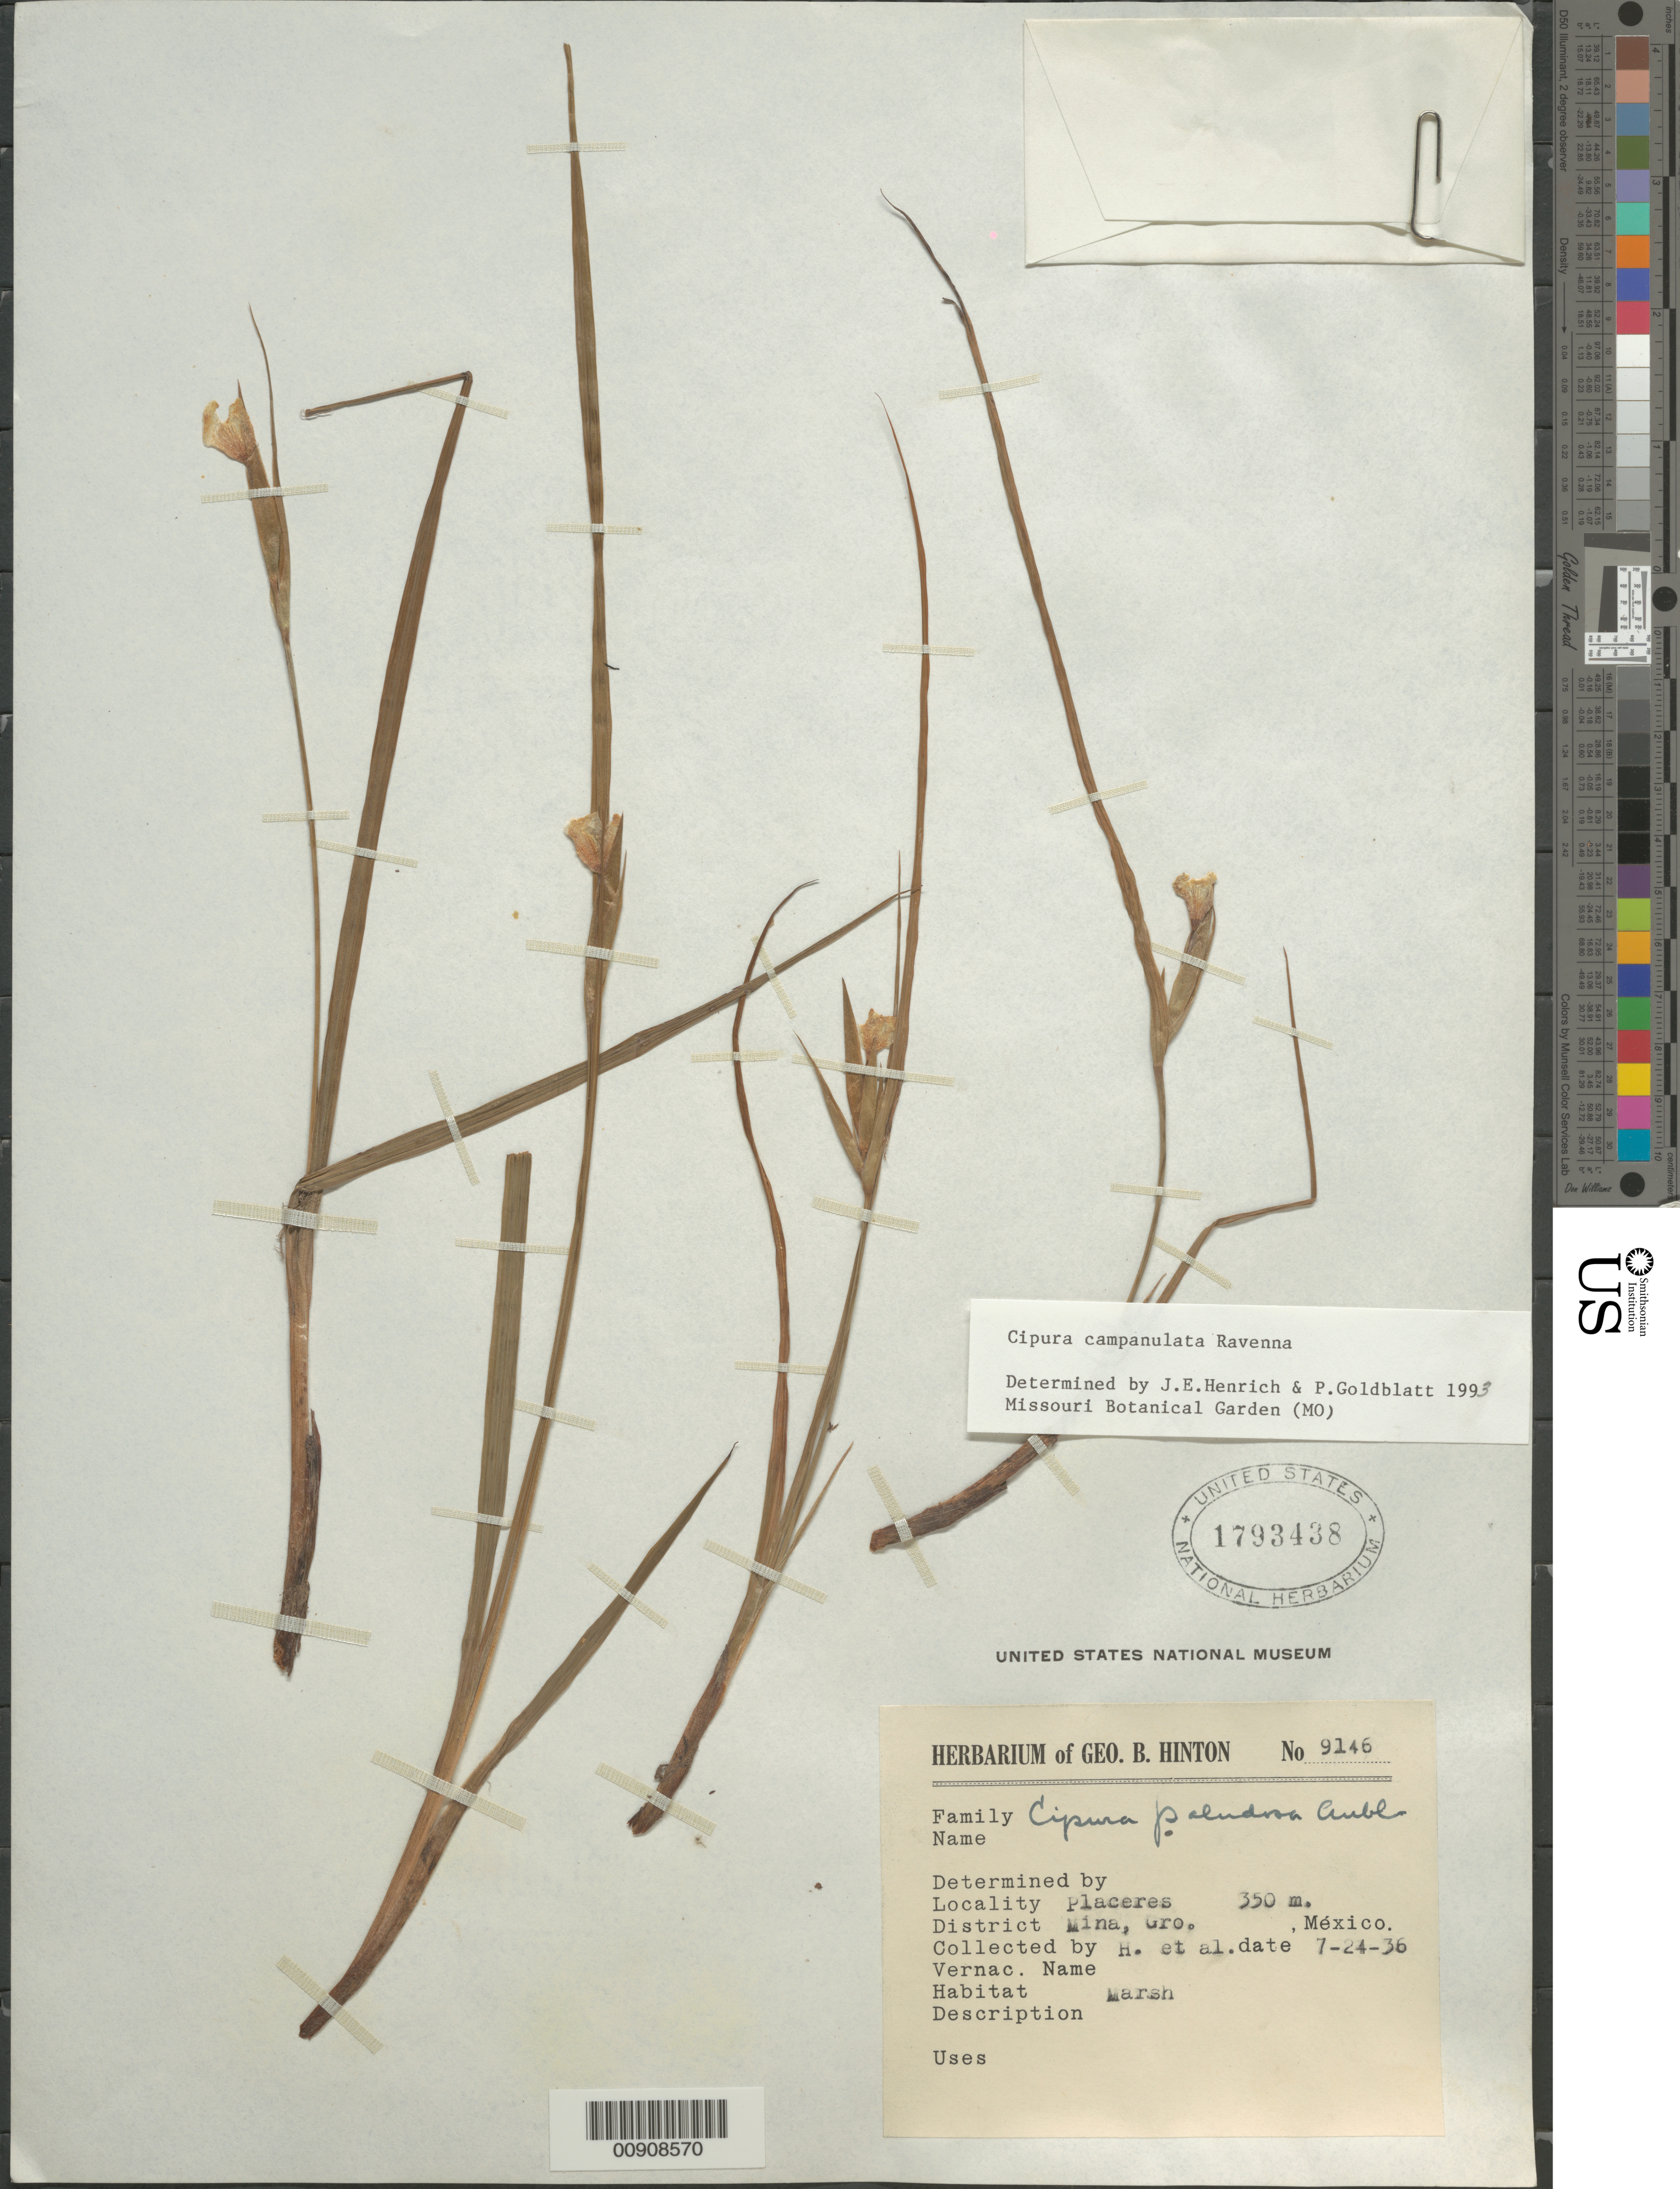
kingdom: Plantae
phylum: Tracheophyta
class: Liliopsida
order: Asparagales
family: Iridaceae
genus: Cipura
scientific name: Cipura campanulata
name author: Ravenna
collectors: G. B. Hinton & et al.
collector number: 9146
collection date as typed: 24 Jul 1936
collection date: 1936-07-24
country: Mexico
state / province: Guerrero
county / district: Mina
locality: Placeres, District Mina, Guerrero.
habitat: Marsh.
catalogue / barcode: US 1793438